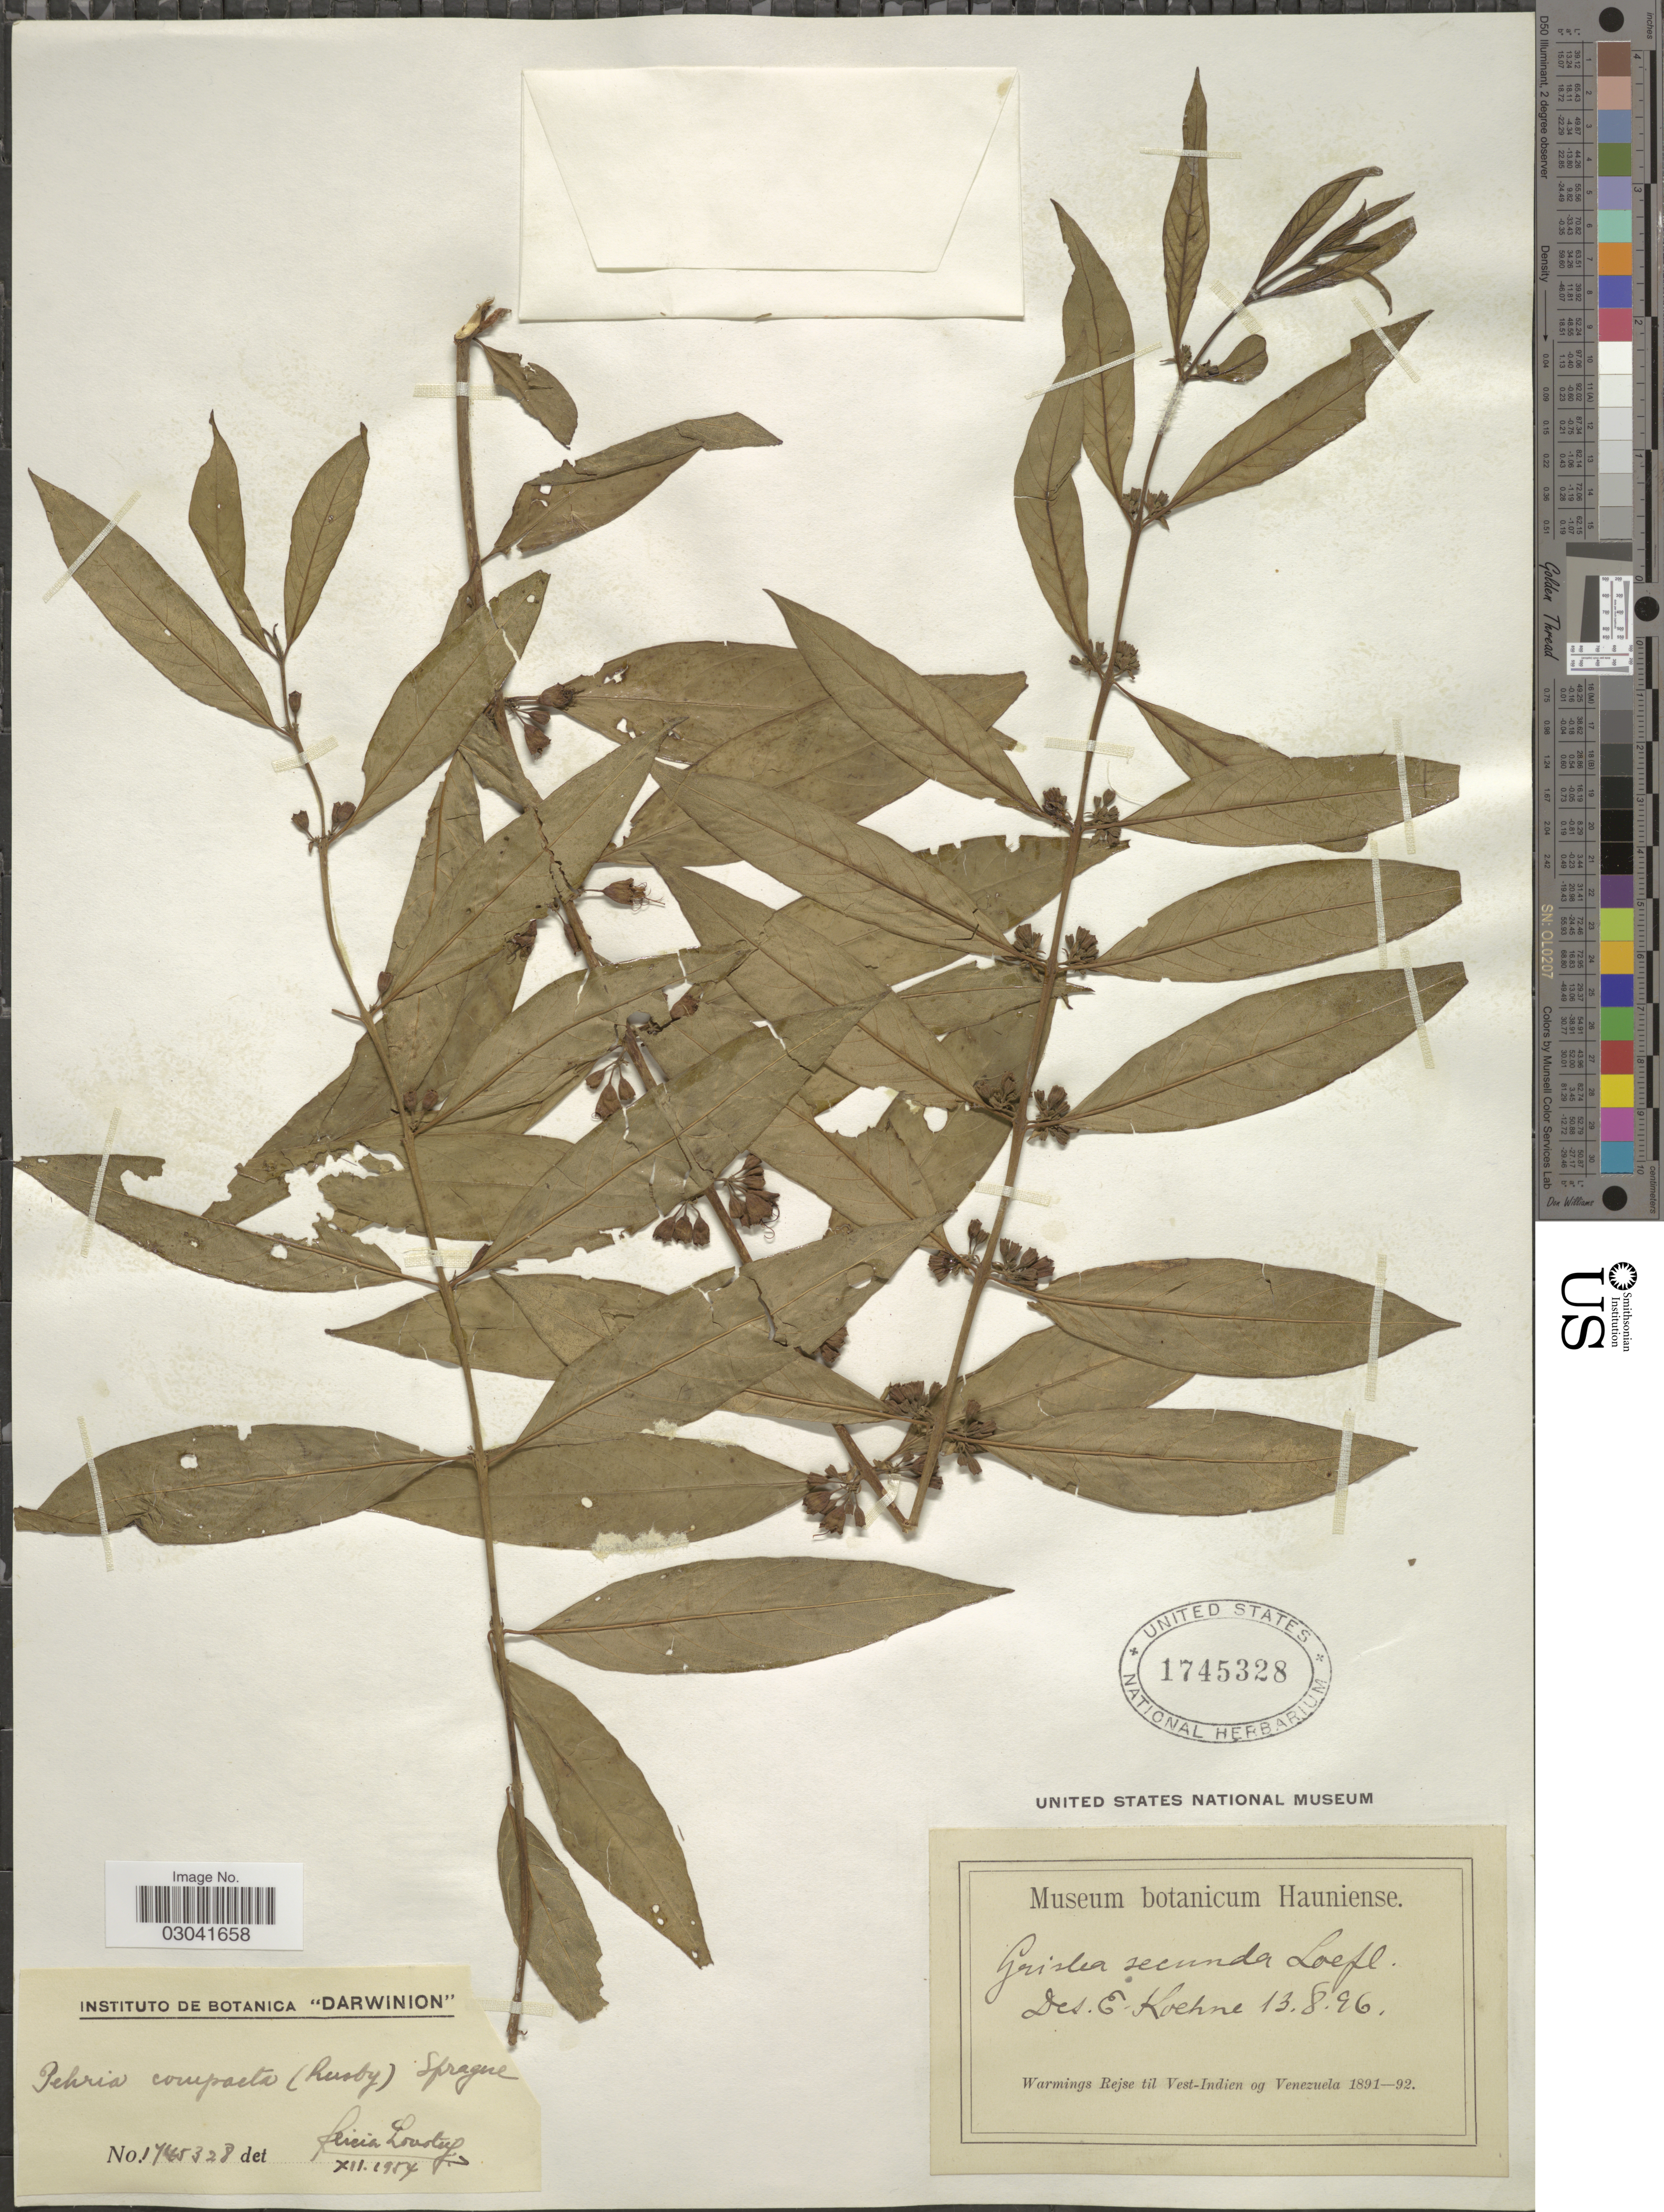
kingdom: Plantae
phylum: Tracheophyta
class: Magnoliopsida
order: Myrtales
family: Lythraceae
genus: Pehria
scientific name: Pehria compacta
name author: Sprague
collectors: -. Warmings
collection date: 1891/1892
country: Venezuela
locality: Rejse til Vest-Indien og Venezuela.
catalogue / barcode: US 1745328